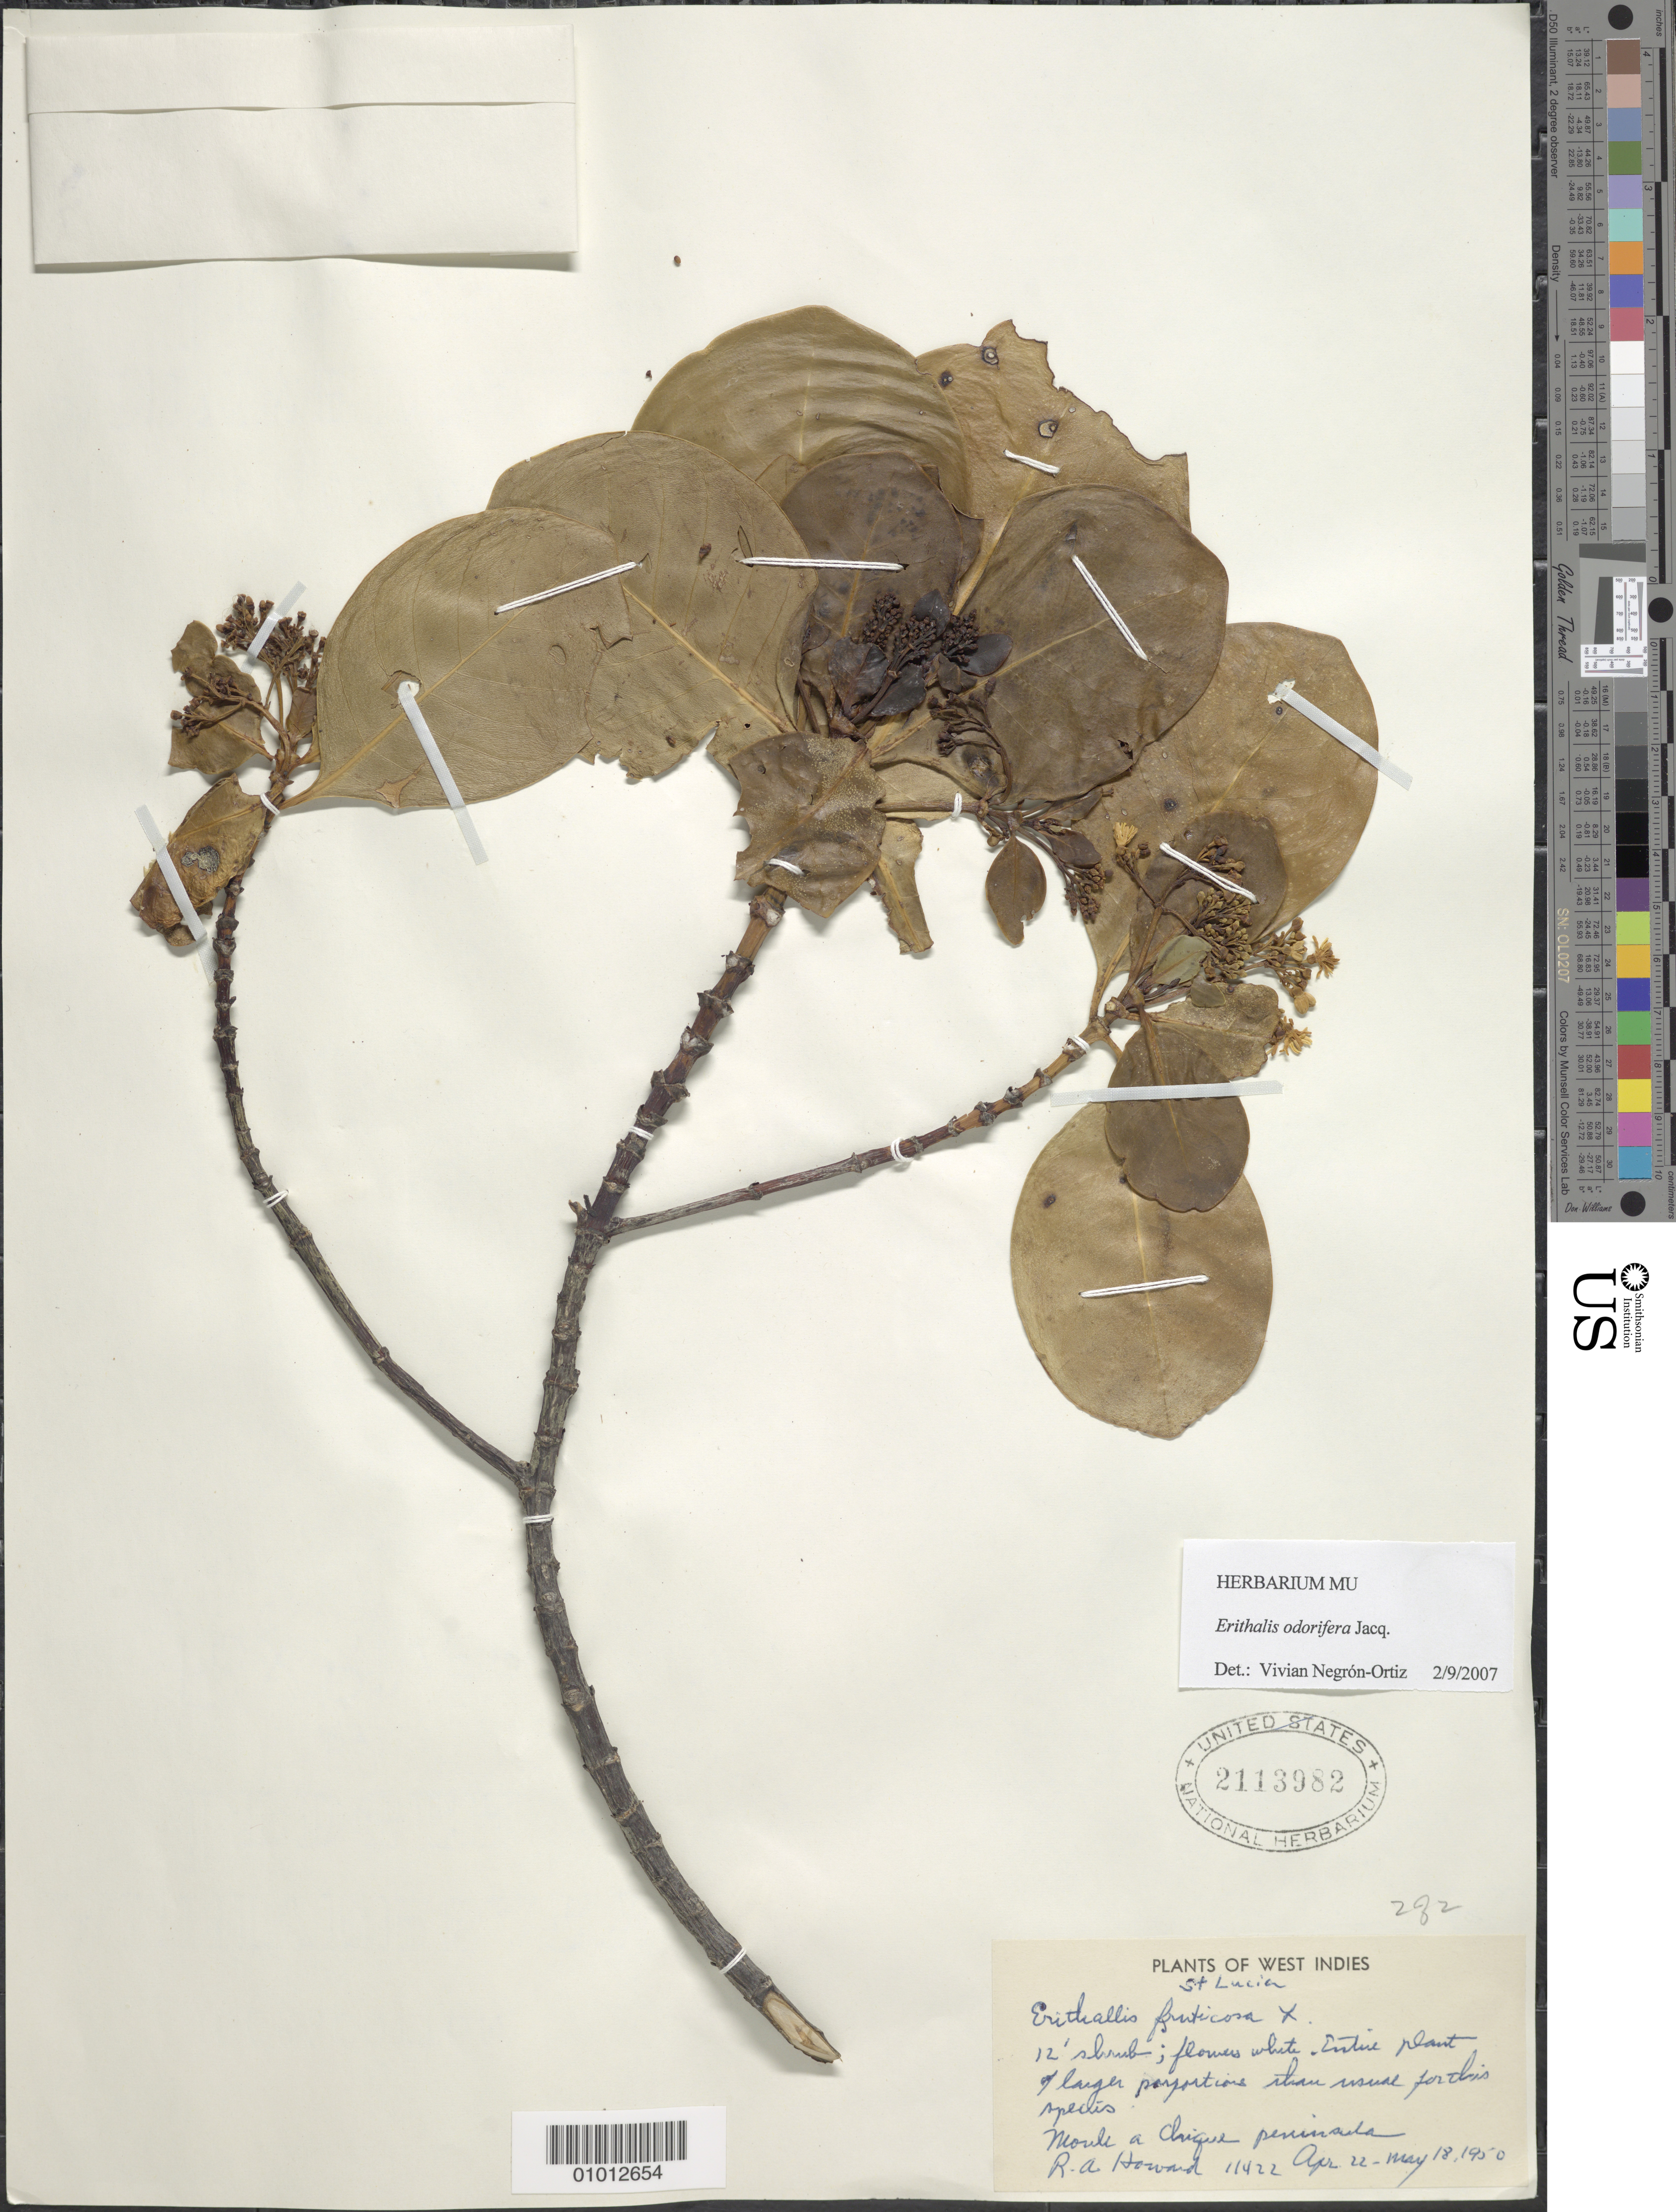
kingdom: Plantae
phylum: Tracheophyta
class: Magnoliopsida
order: Gentianales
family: Rubiaceae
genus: Erithalis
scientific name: Erithalis odorifera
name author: Jacq.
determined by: Negrón-Ortiz, V.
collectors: R. A. Howard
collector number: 11422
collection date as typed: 22 Apr 1950 to 18 May 1950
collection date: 1950-04-22/1950-05-18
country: St. Lucia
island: St. Lucia I.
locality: Moule a Chique penninsula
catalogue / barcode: US 2113982